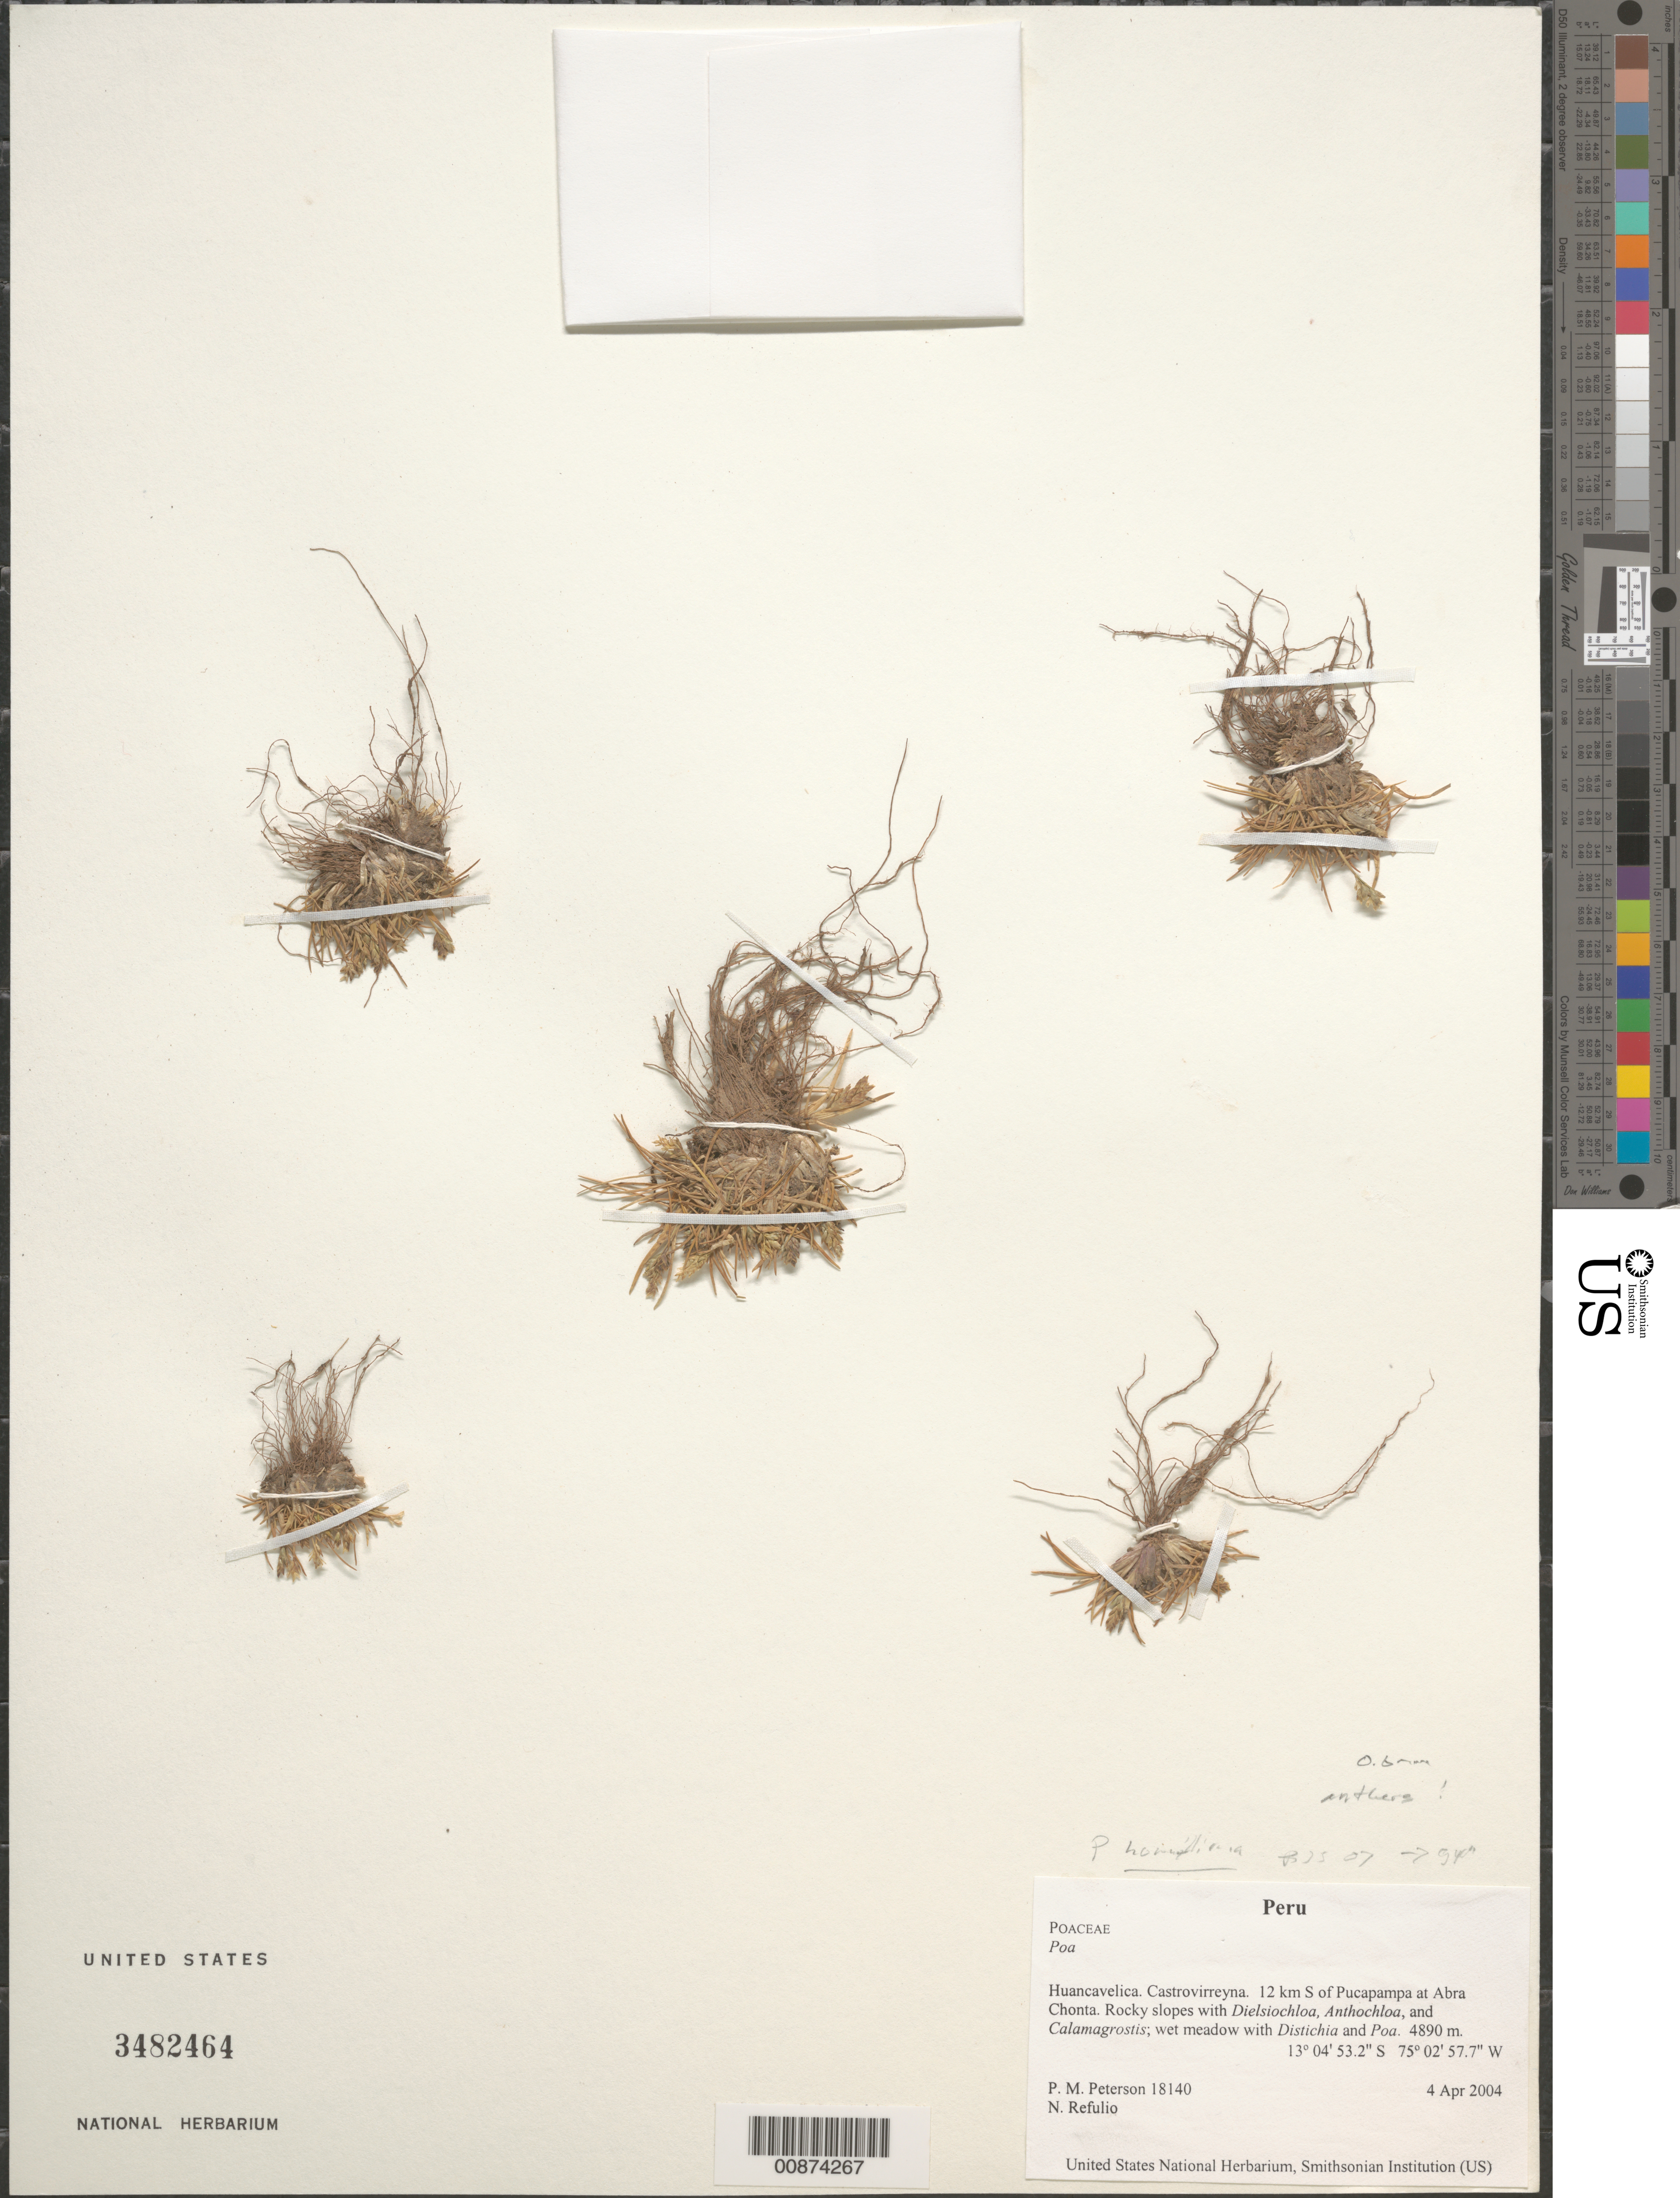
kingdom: Plantae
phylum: Tracheophyta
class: Liliopsida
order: Poales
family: Poaceae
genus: Poa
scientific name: Poa humillima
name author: Pilg.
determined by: Soreng, Robert J., Research Associate (BOT), Smithsonian Institution - National Museum of Natural History (UNITED STATES)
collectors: P. M. Peterson & N. Refulio-Rodríguez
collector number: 18140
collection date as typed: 04 Apr 2004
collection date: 2004-04-04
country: Peru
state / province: Huancavelica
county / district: Castrovirreyna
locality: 12 km S of Pucapampa at Abra Chonta. Rocky slopes with Dielsiochloa, Anthochloa, and Calamagrostis; wet meadow with Distichia and Poa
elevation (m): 4890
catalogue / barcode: US 3482464